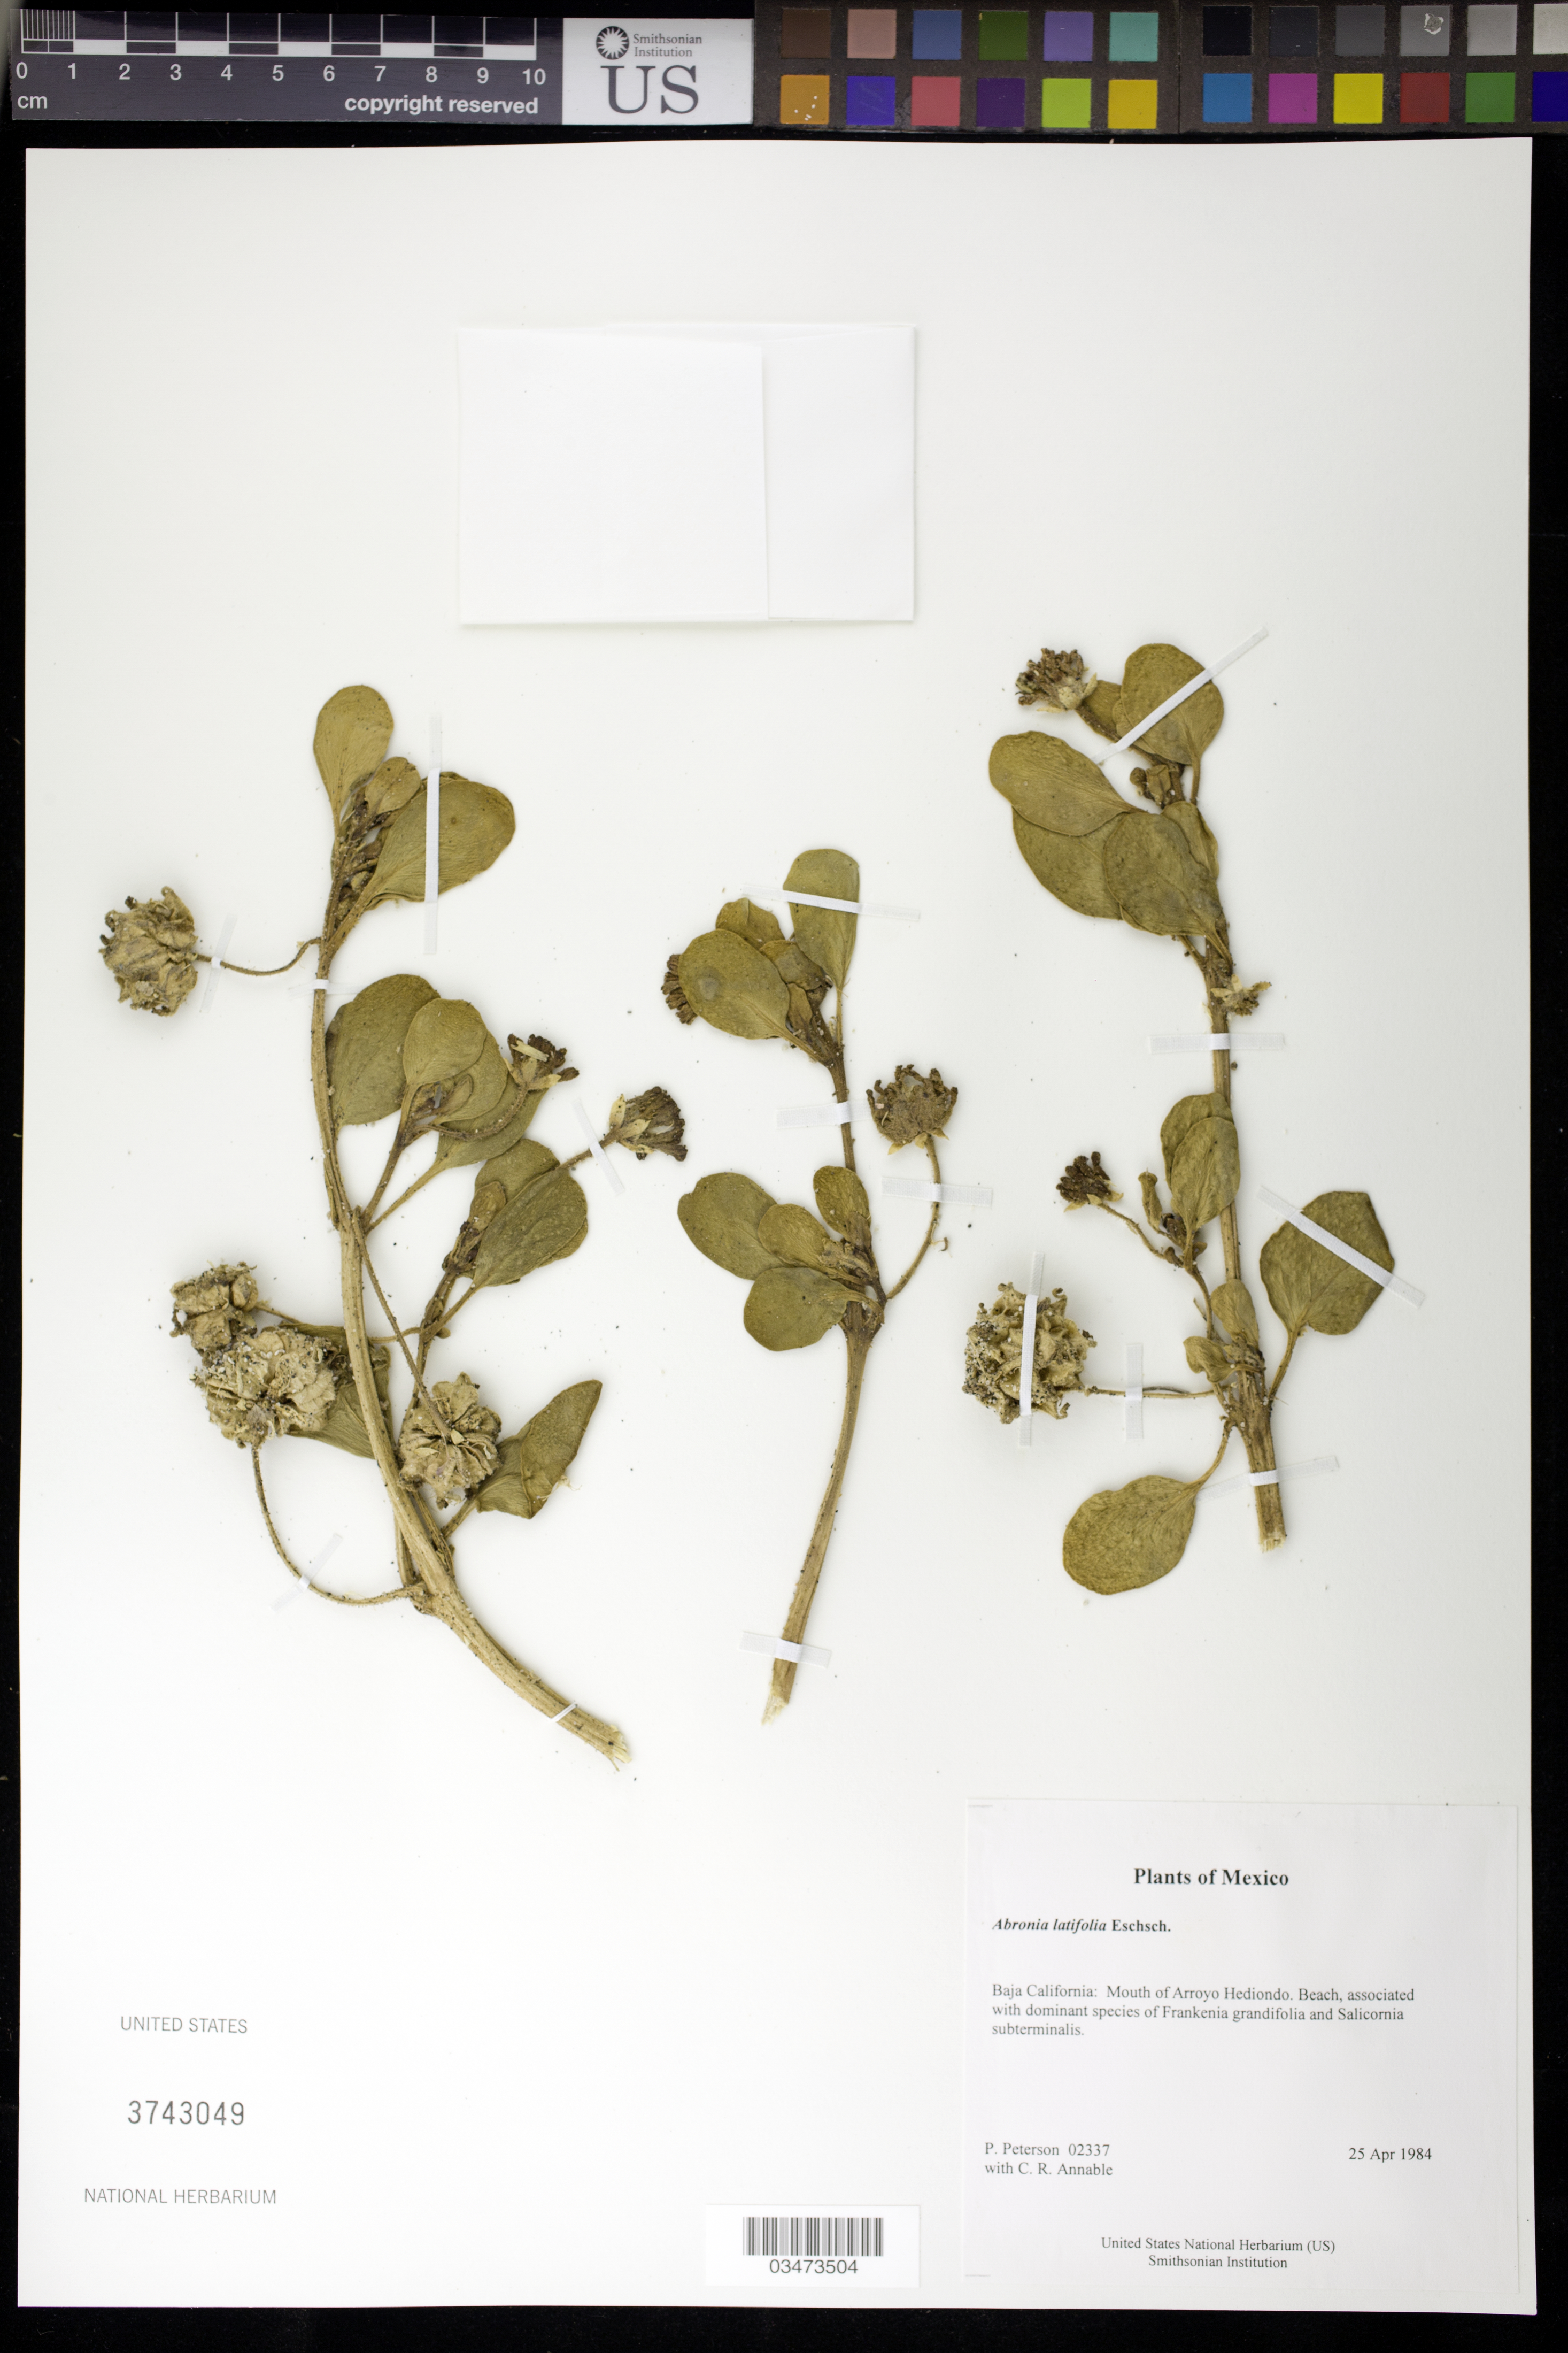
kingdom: Plantae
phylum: Tracheophyta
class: Magnoliopsida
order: Caryophyllales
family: Nyctaginaceae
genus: Abronia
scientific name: Abronia latifolia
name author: Eschsch.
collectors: P. M. Peterson & C. R. Annable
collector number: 02337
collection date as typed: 25 Apr 1984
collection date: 1984-04-25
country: Mexico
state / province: Baja California Norte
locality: Mouth of Arroyo Hediondo.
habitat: Beach, associated with dominant species of Frankenia grandifolia and Salicornia subterminalis.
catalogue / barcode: US 3743049